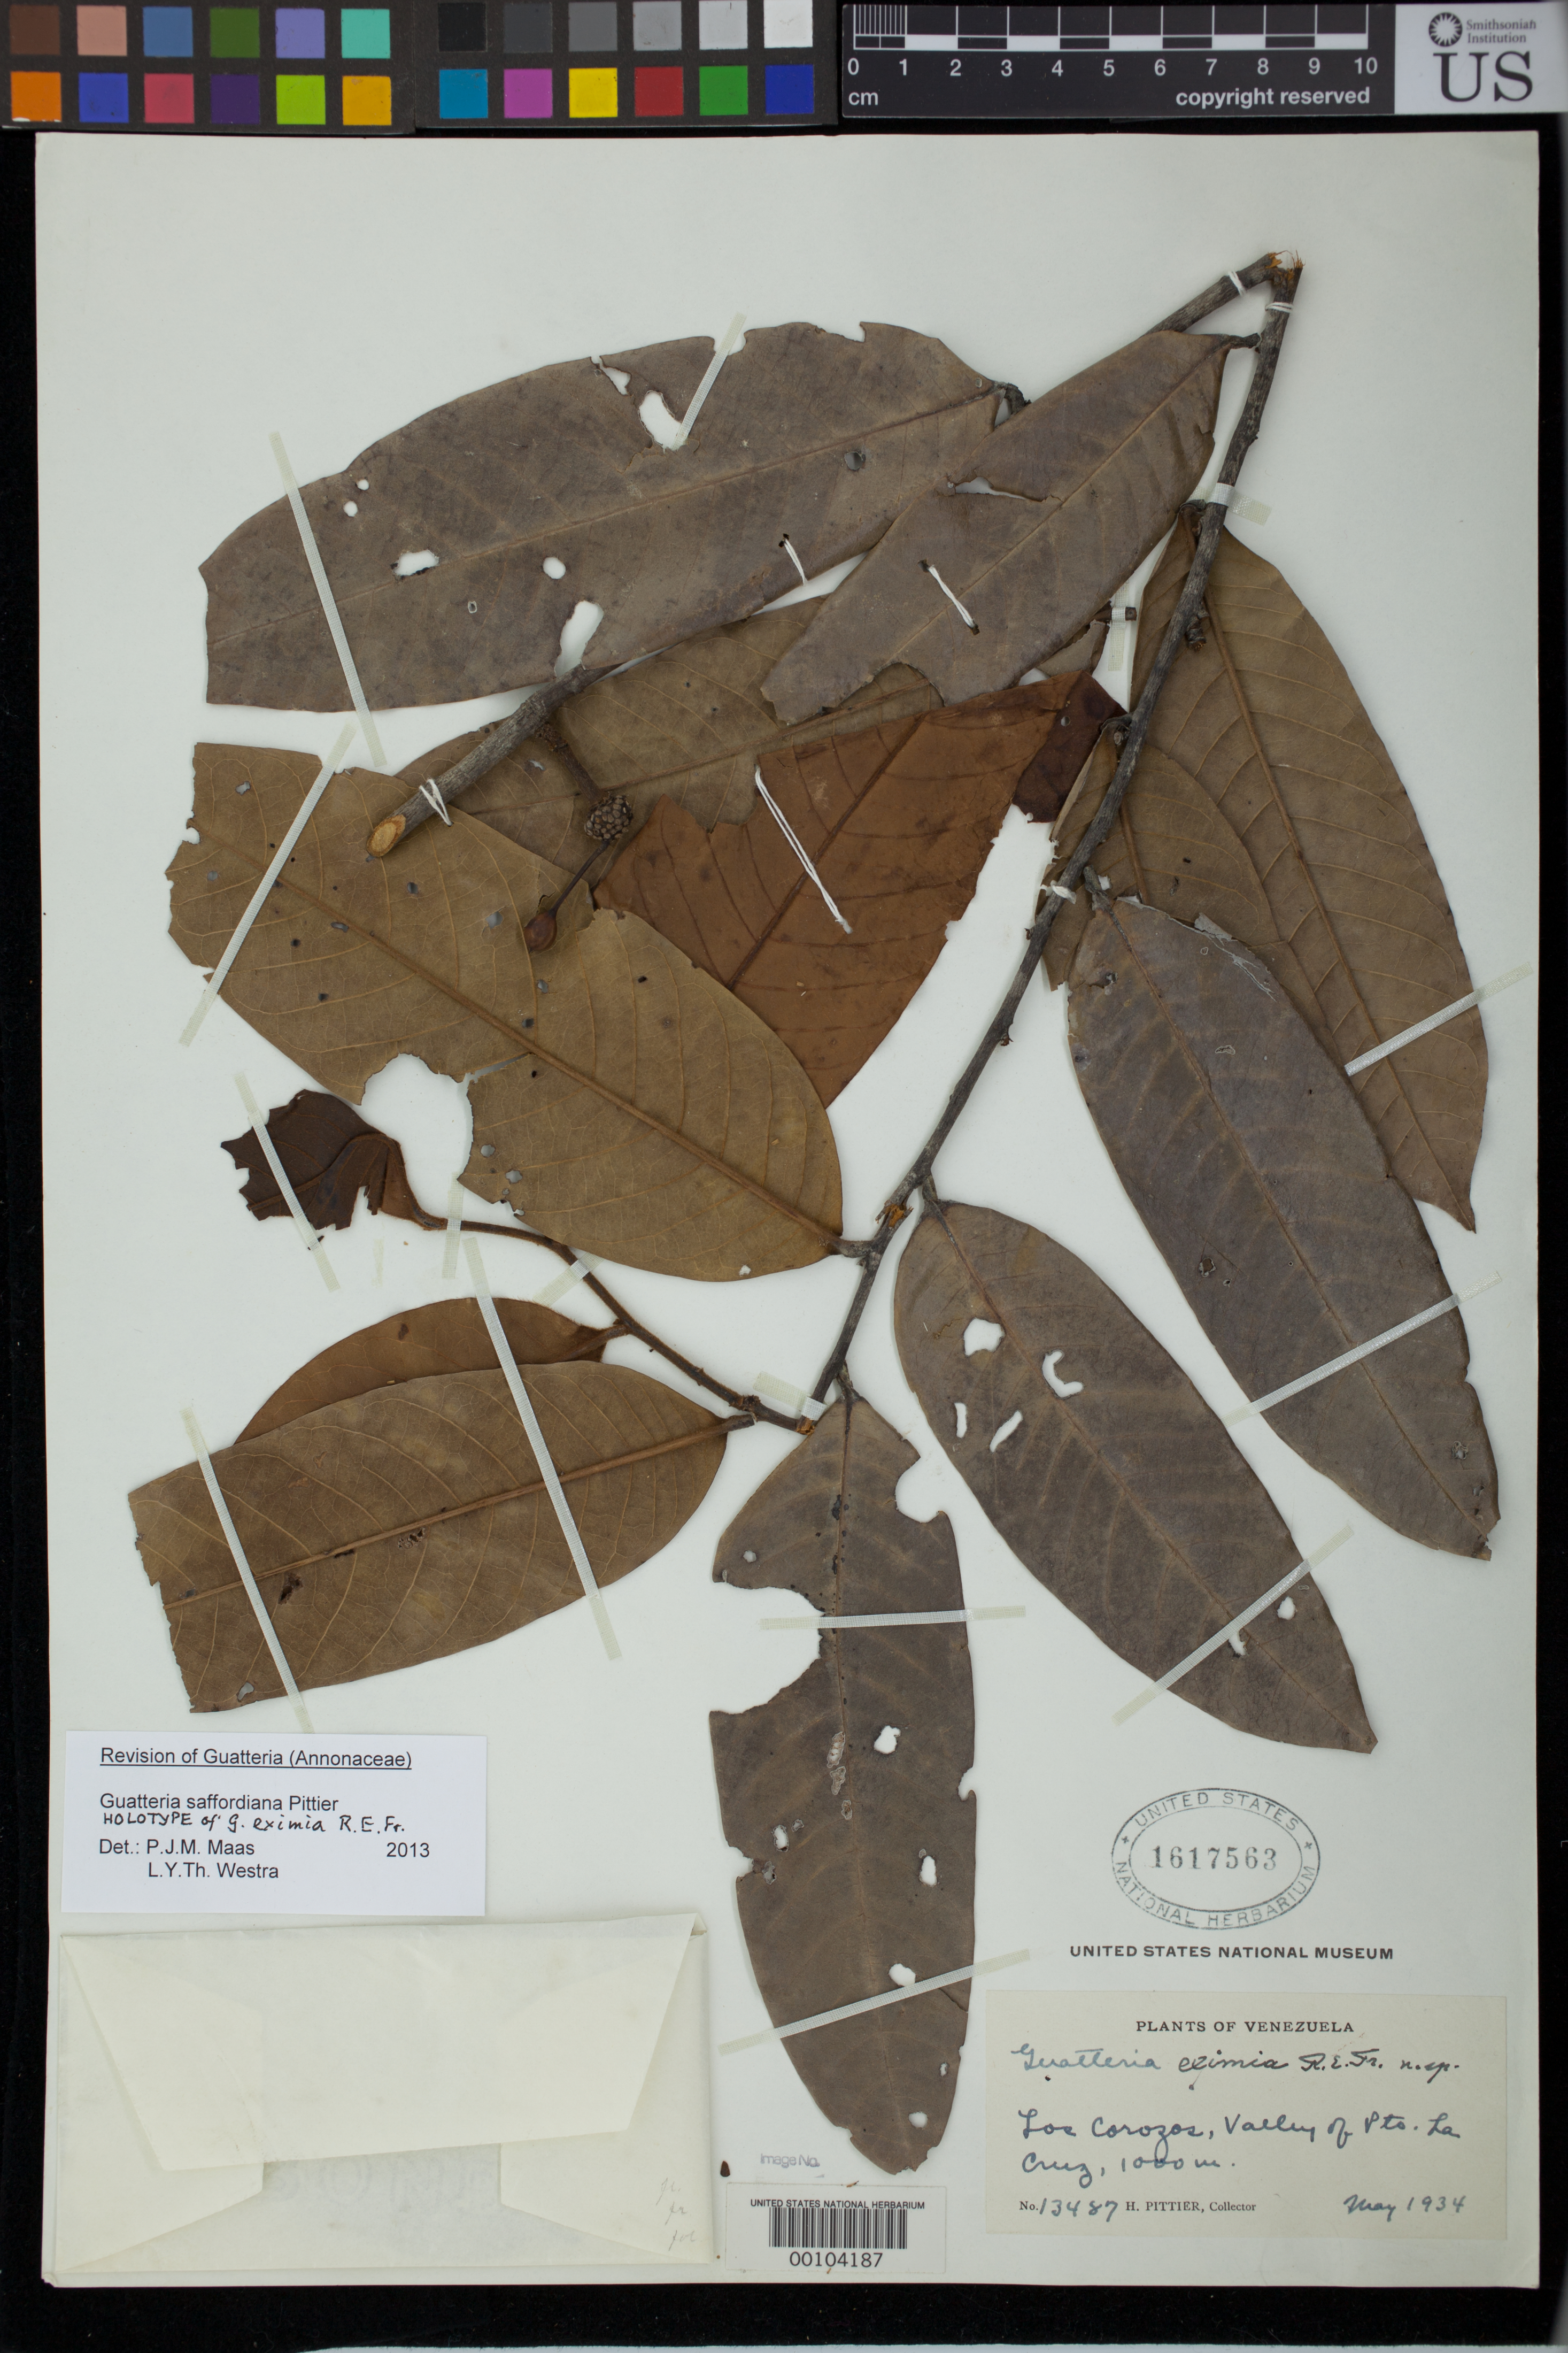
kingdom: Plantae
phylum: Tracheophyta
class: Magnoliopsida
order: Magnoliales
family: Annonaceae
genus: Guatteria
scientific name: Guatteria eximia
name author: R.E. Fr.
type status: Holotype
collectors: H. F. Pittier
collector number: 13487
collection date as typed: May 1934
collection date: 1934-05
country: Venezuela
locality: Los Corozoa, valley of Pto. La Cruz.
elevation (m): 1000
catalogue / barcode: US 1617563